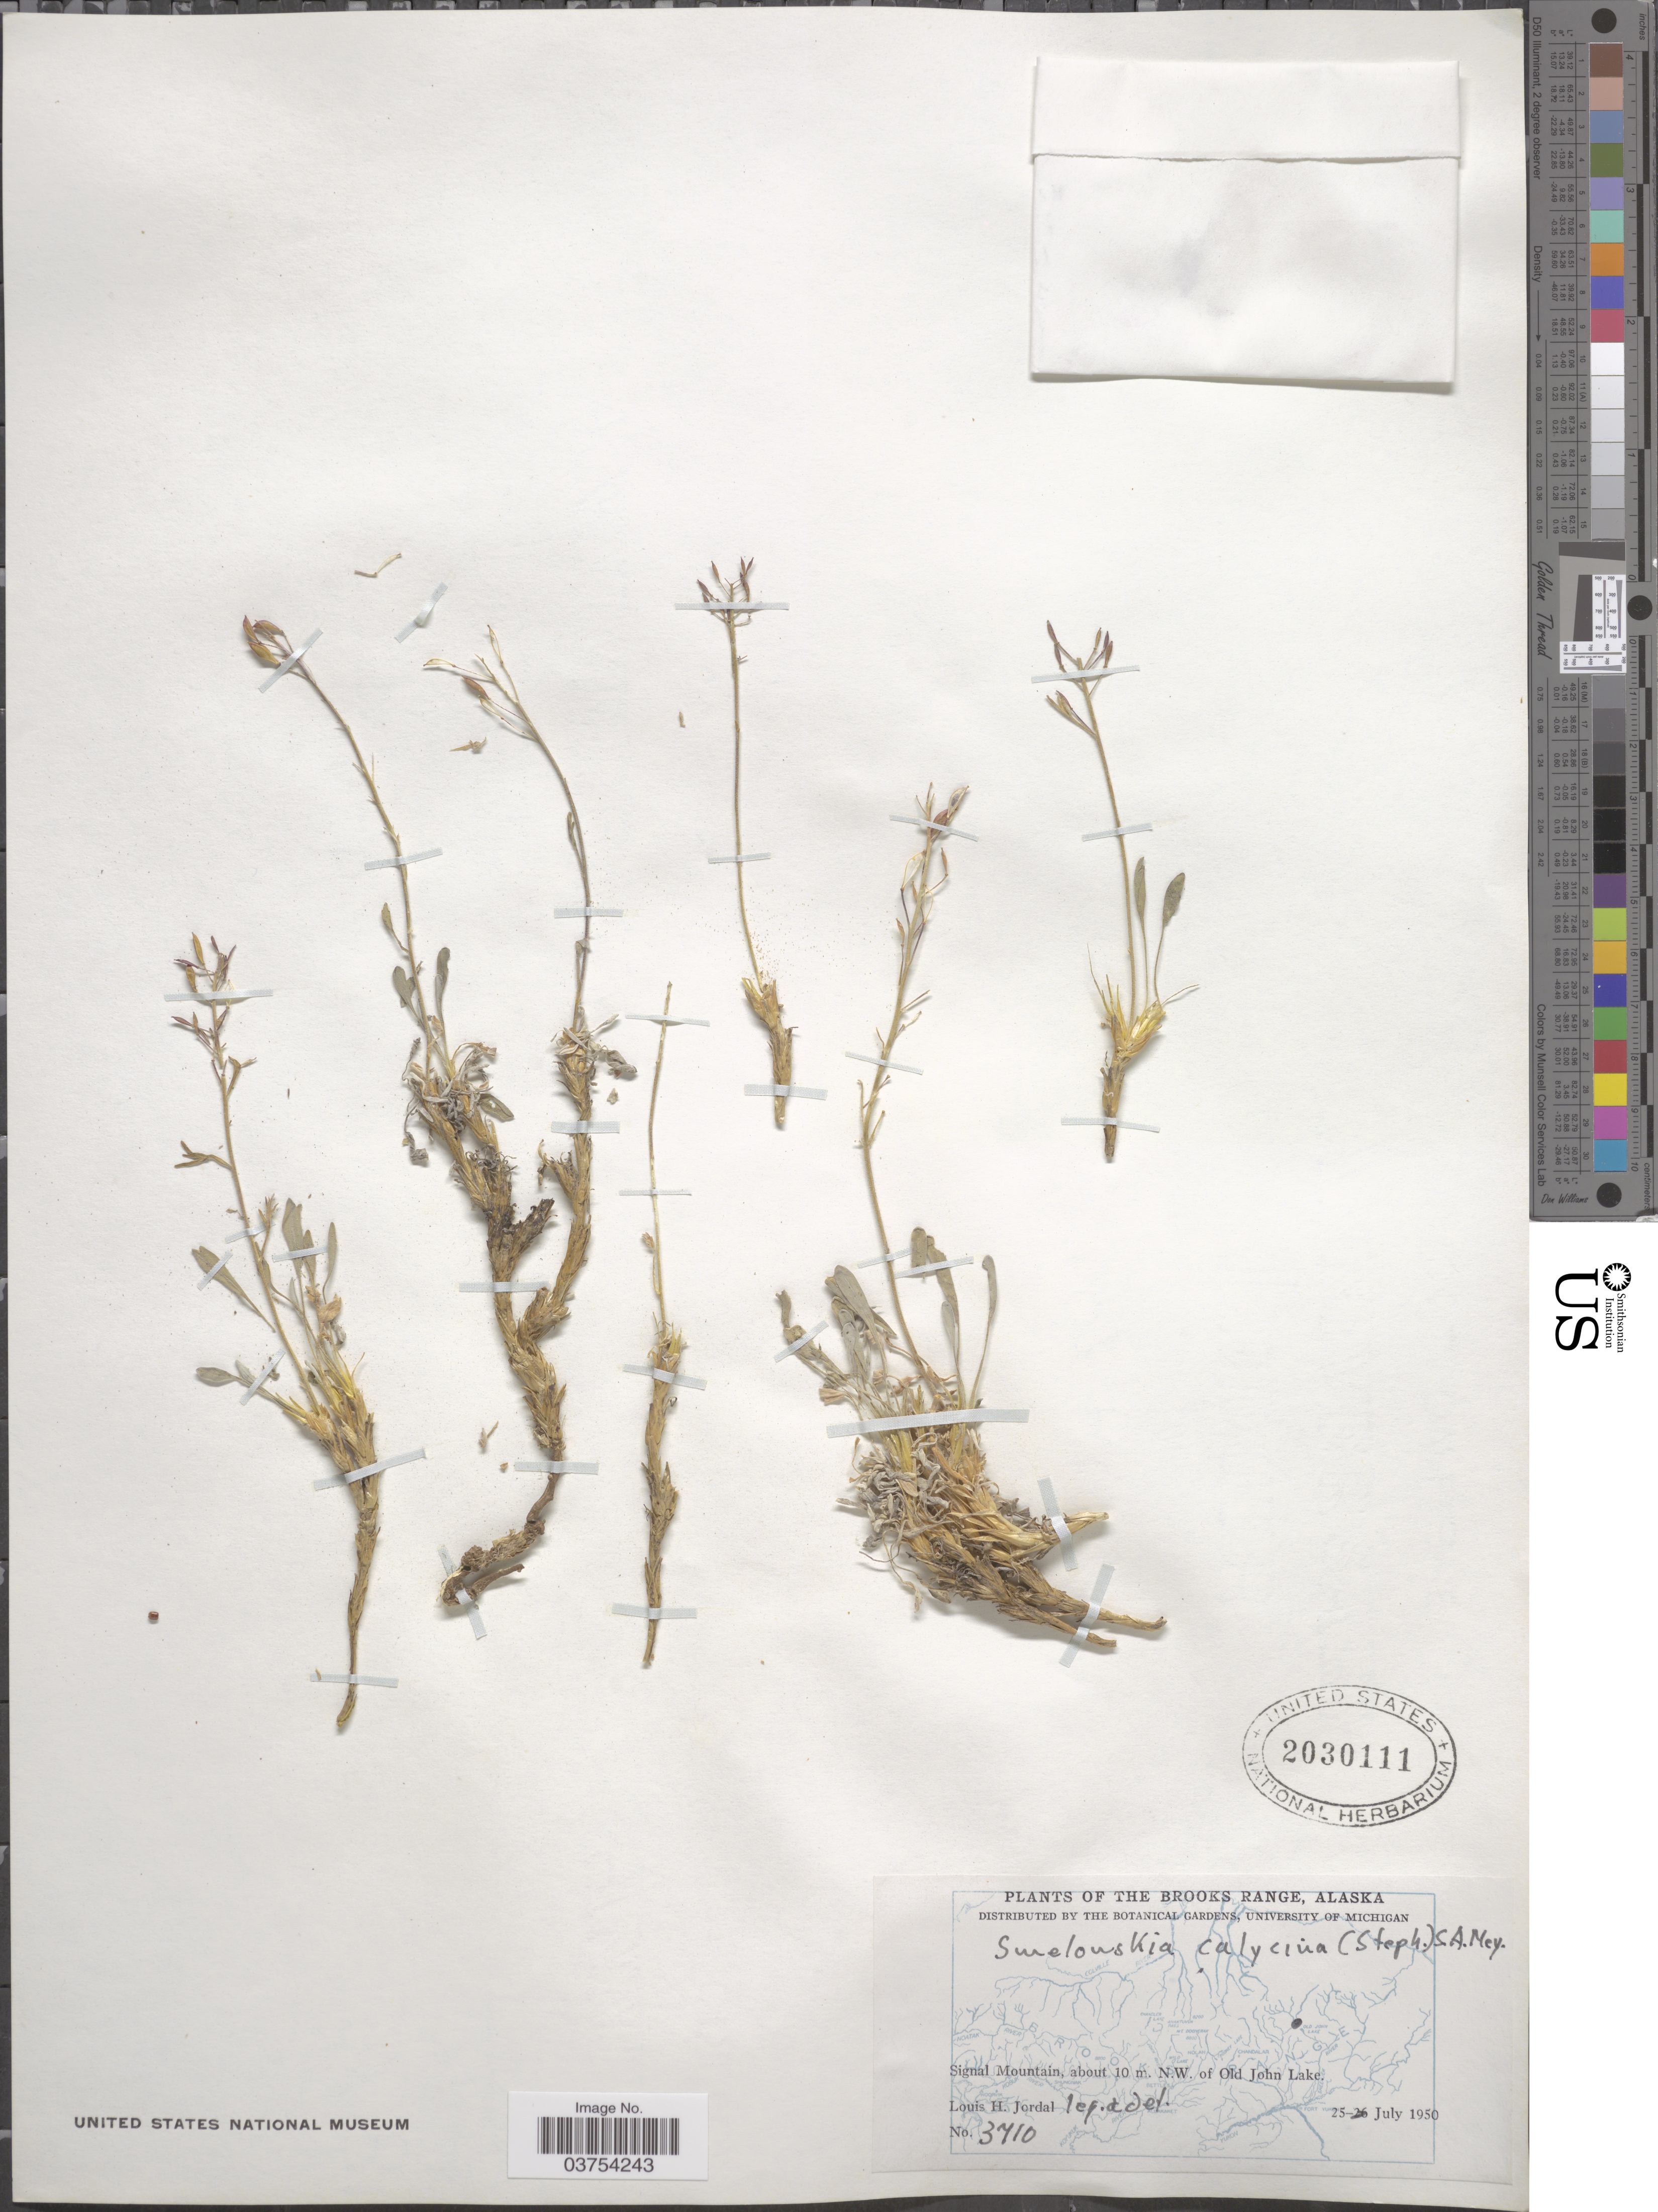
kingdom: Plantae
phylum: Tracheophyta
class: Magnoliopsida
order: Brassicales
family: Brassicaceae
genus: Smelowskia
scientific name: Smelowskia calycina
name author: (Stephan) C.A. Mey.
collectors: L. Jordal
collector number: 3710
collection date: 1950-07-25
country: United States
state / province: Alaska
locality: The Brooks Range. Signal Mountain, about 10 m. N.W. of Old John Lake.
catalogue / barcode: US 2030111